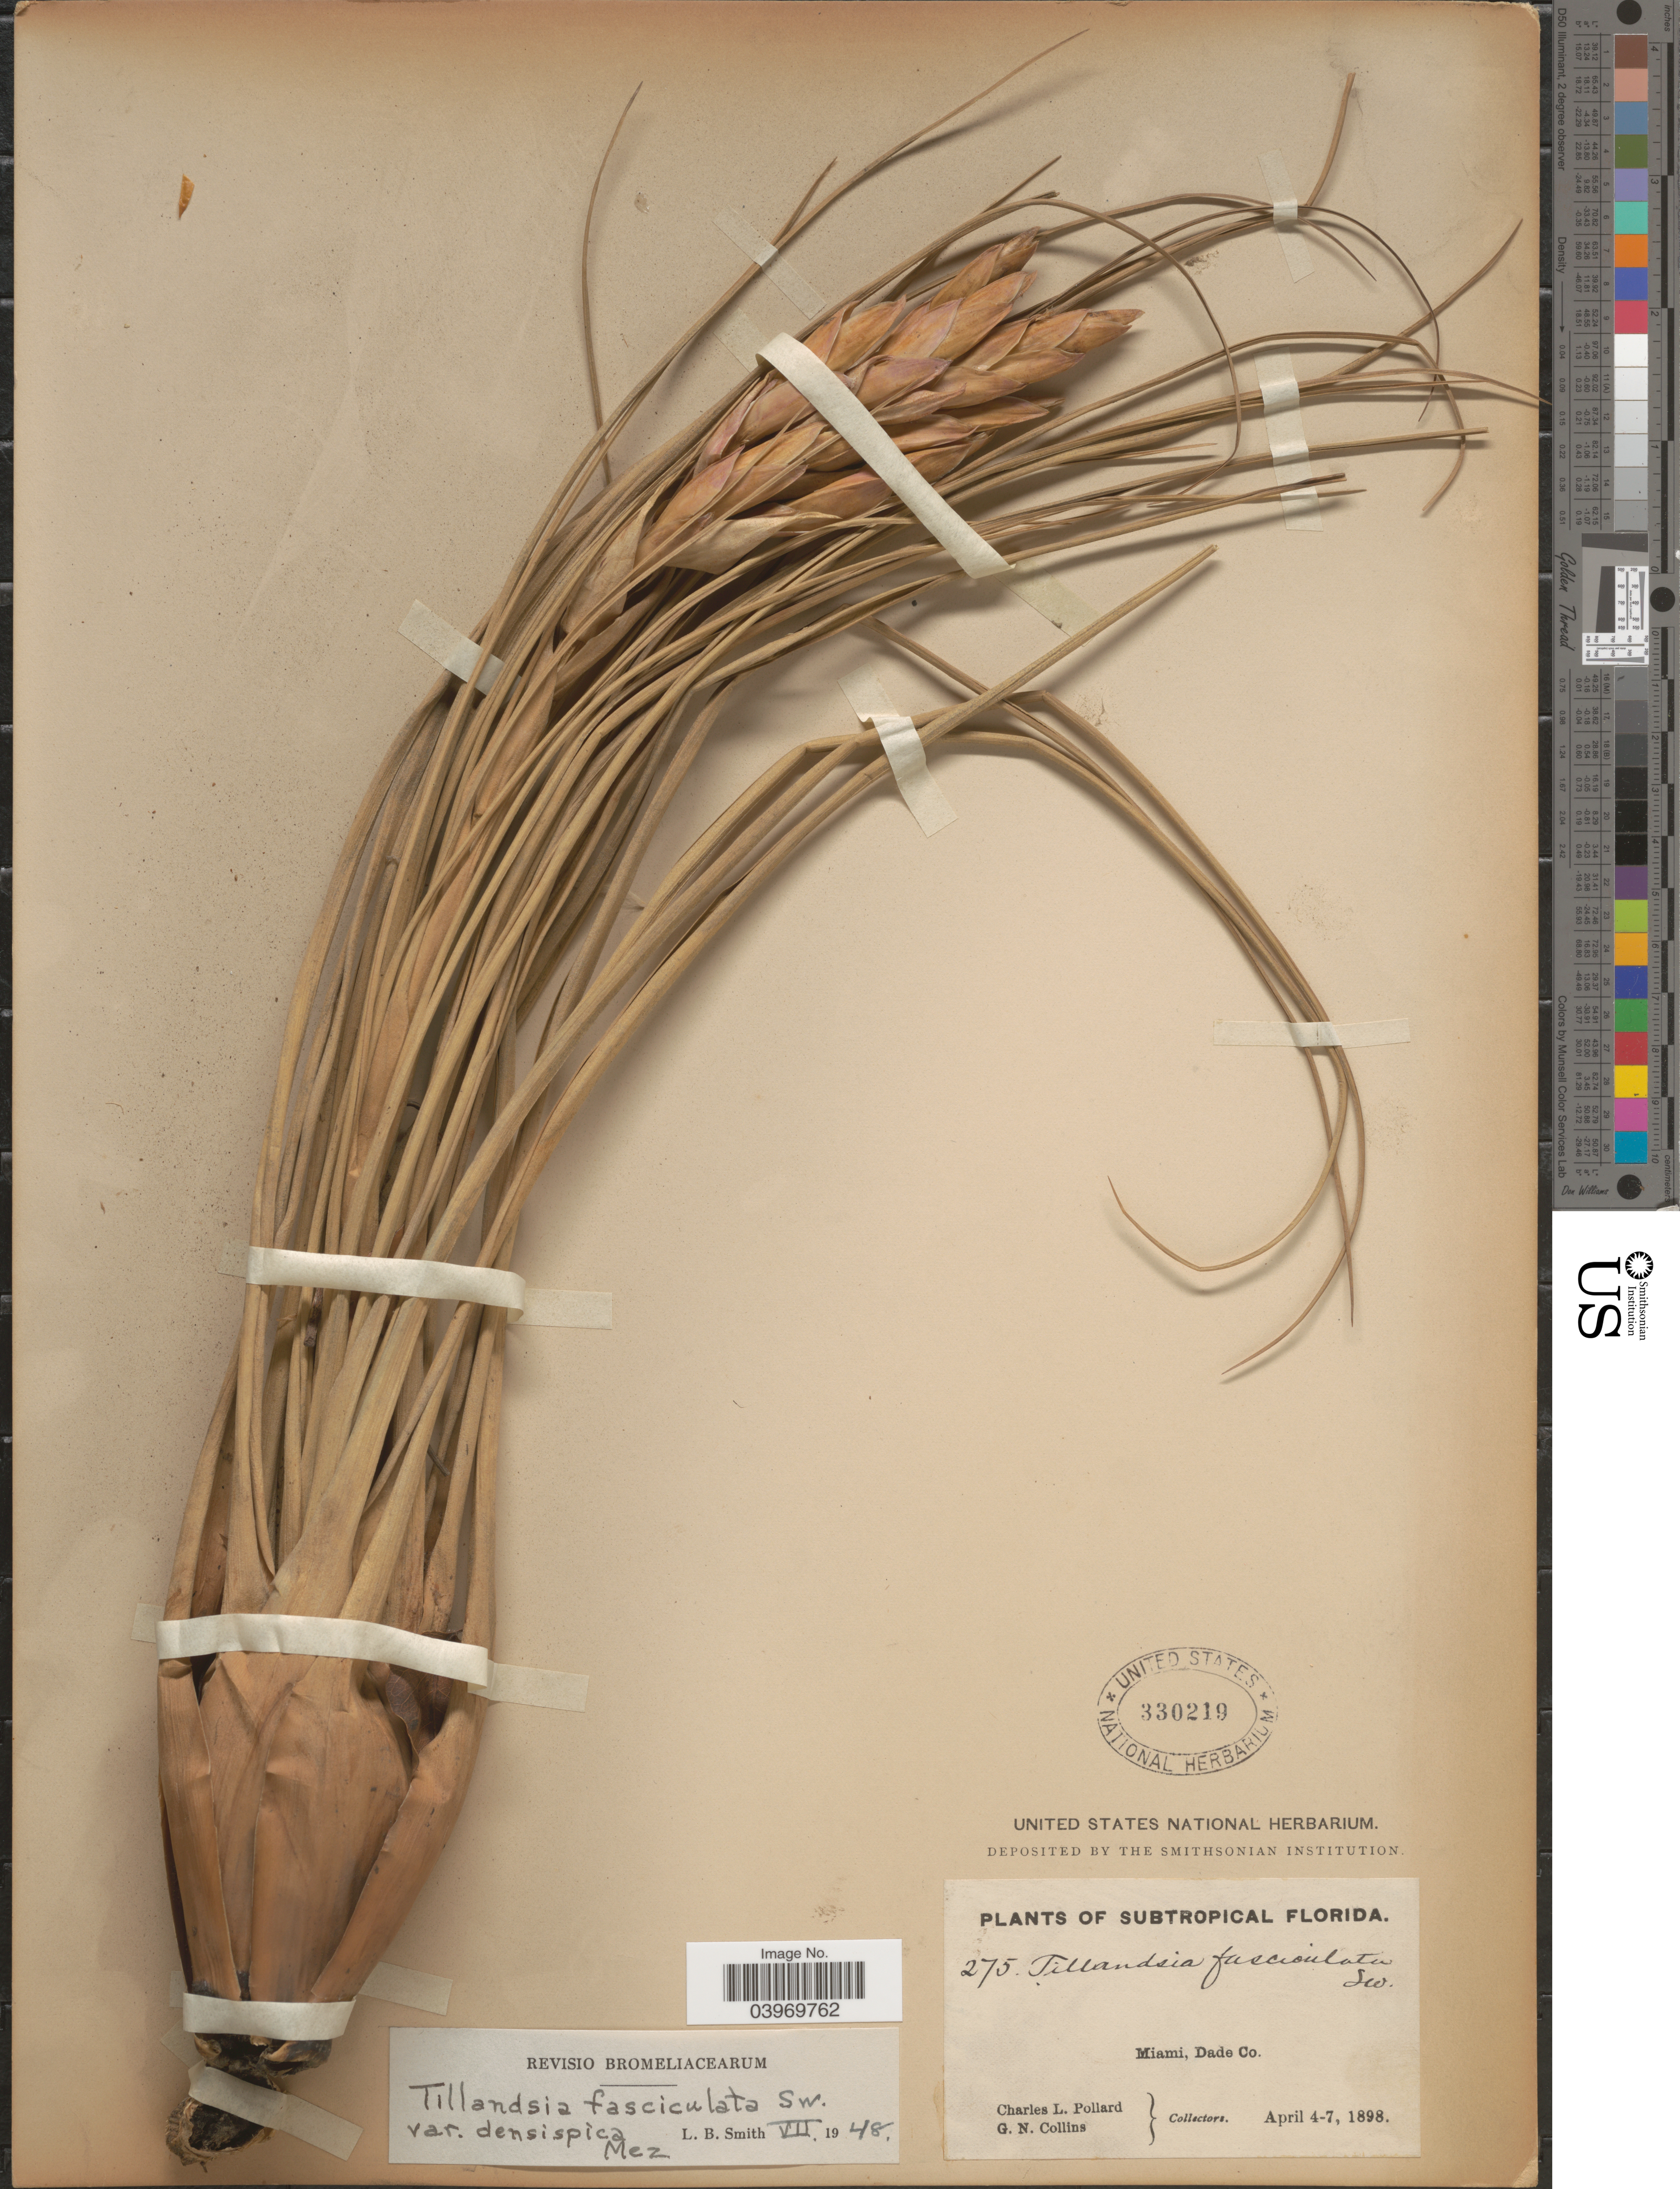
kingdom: Plantae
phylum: Tracheophyta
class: Liliopsida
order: Poales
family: Bromeliaceae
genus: Tillandsia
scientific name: Tillandsia fasciculata var. densispica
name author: Mez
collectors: C. L. Pollard & G. Collins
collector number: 275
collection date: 1898-04-04/1898-04-07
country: United States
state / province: Florida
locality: Subtropical Florida. Miami, Dade Co.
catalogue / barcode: US 330219